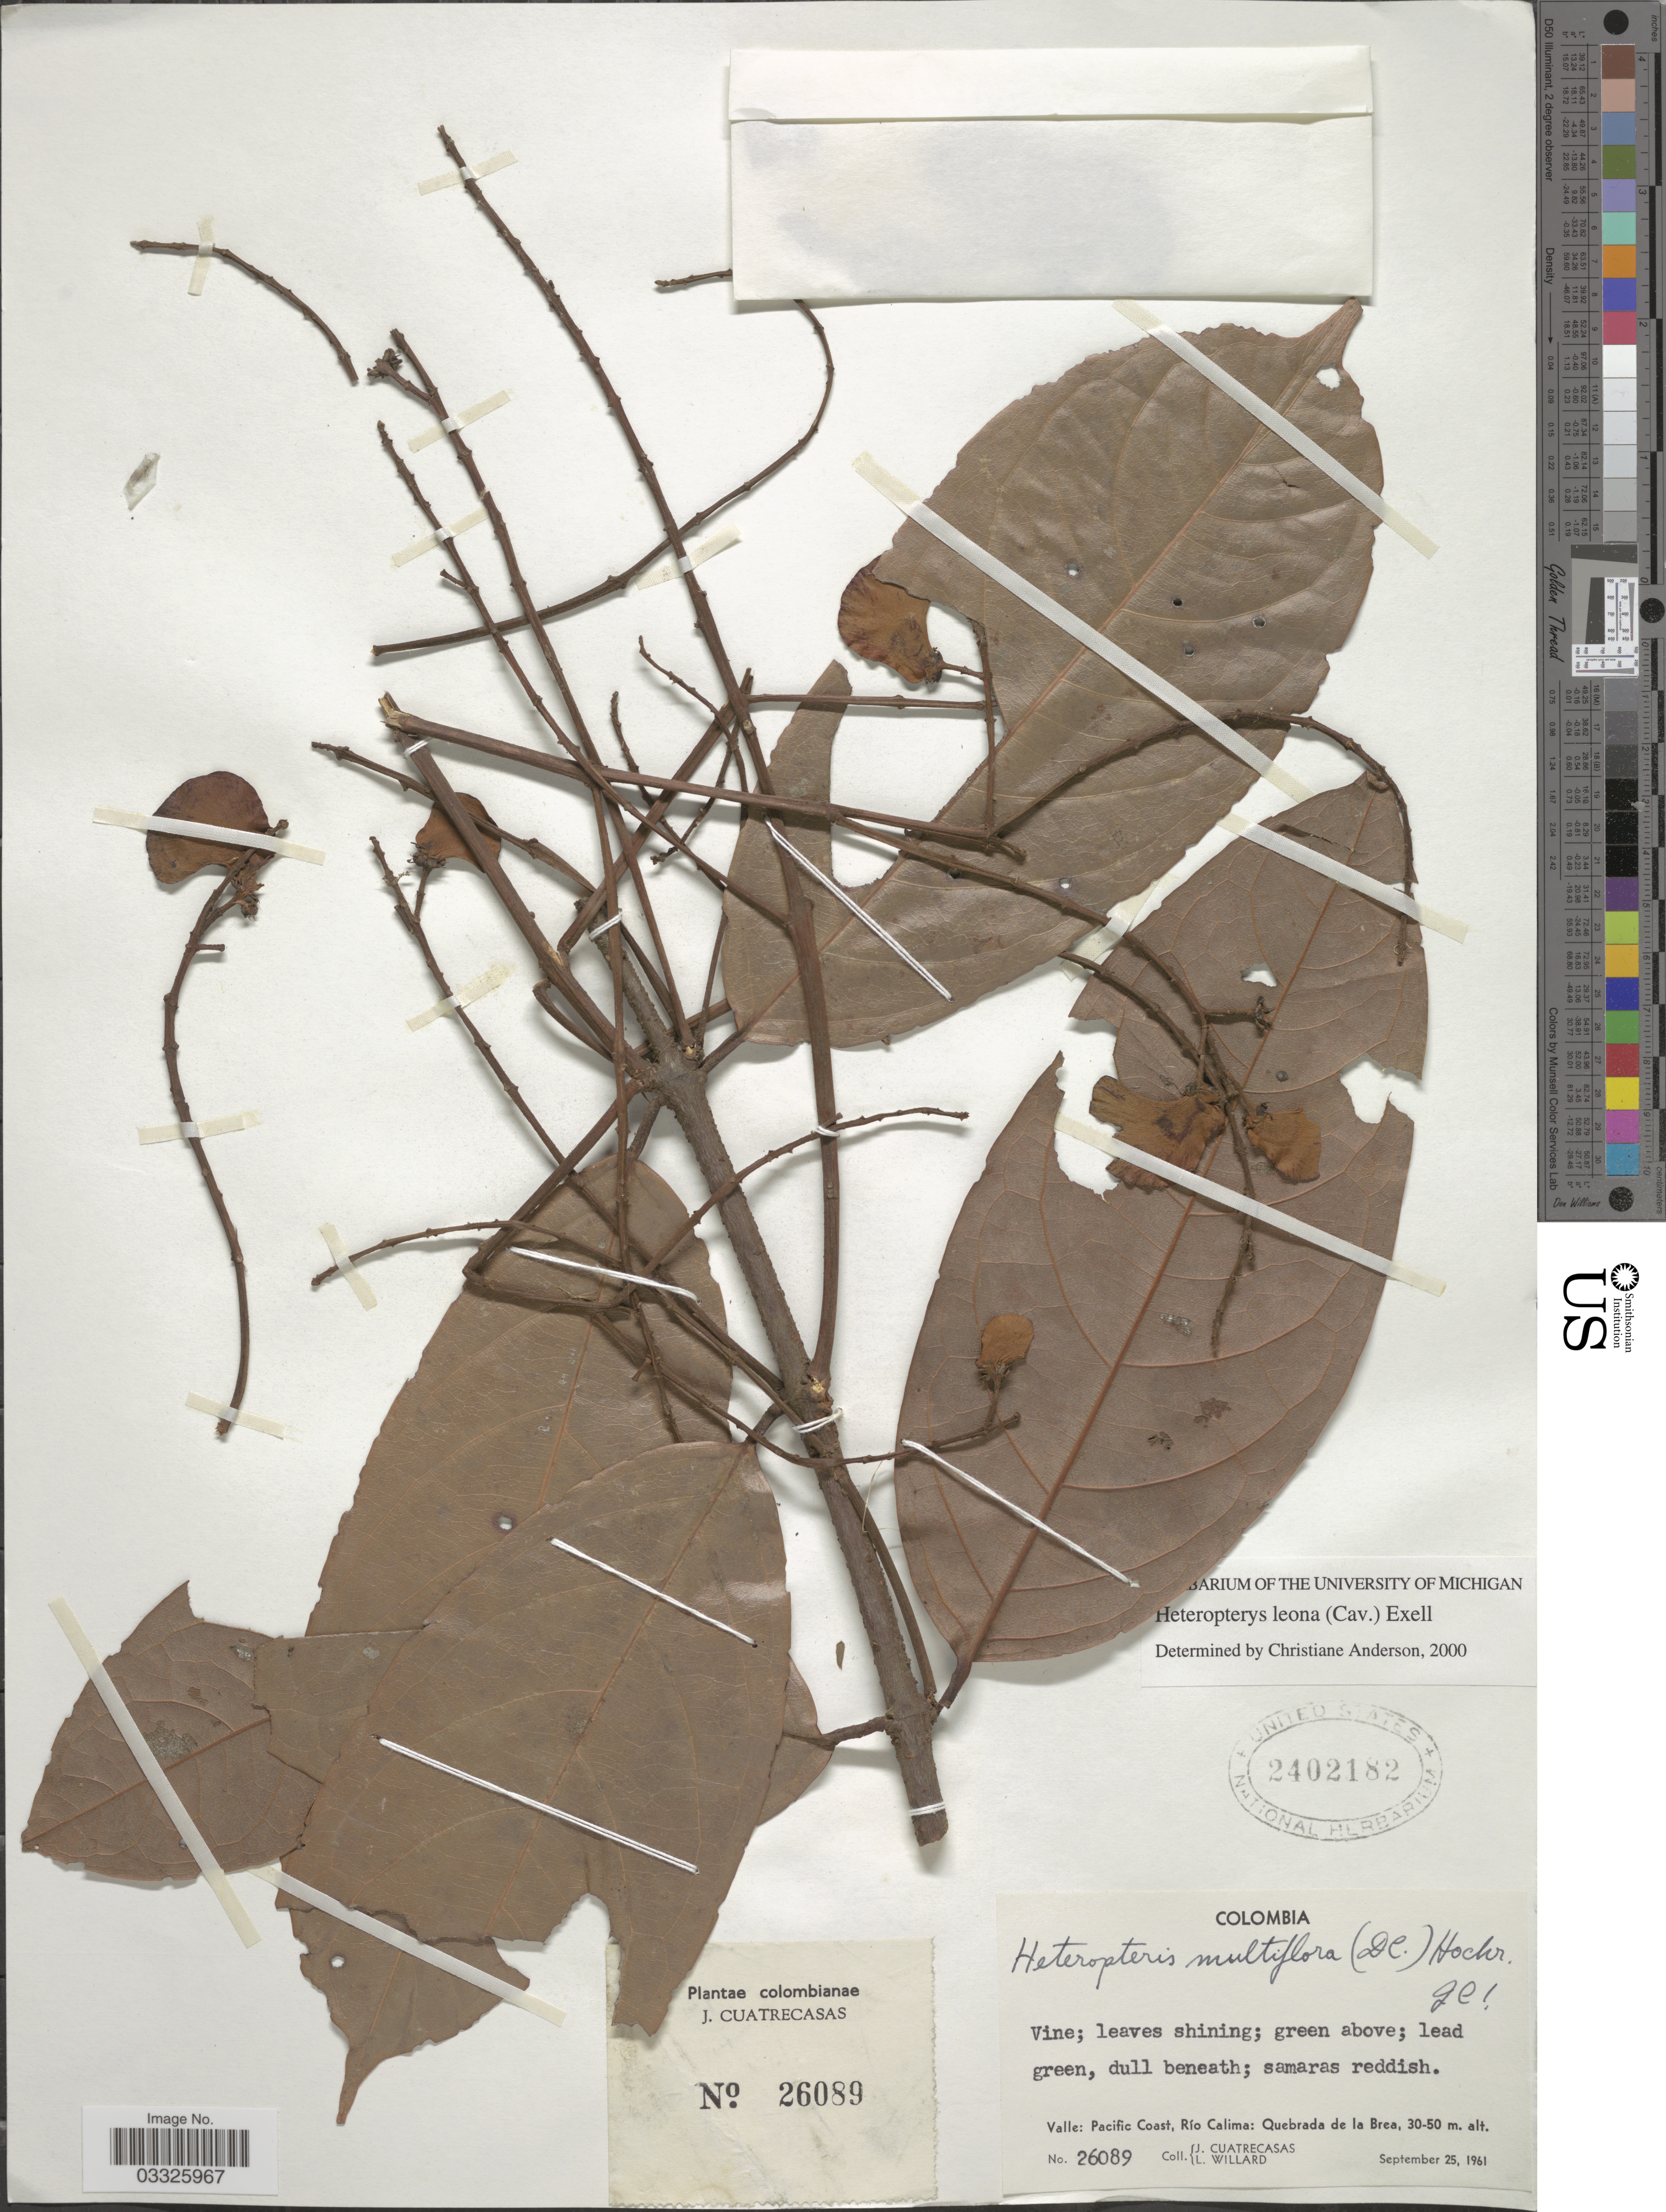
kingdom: Plantae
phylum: Tracheophyta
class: Magnoliopsida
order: Malpighiales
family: Malpighiaceae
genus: Heteropterys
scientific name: Heteropterys leona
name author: (Cav.) Exell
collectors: J. Cuatrecasas & L. Willard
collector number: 26089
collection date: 1961-09-25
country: Colombia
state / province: Valle del Cauca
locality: Valle: Pacific Coast, Río Calima: Quebrada de la Brea.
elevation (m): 30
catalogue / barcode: US 2402182